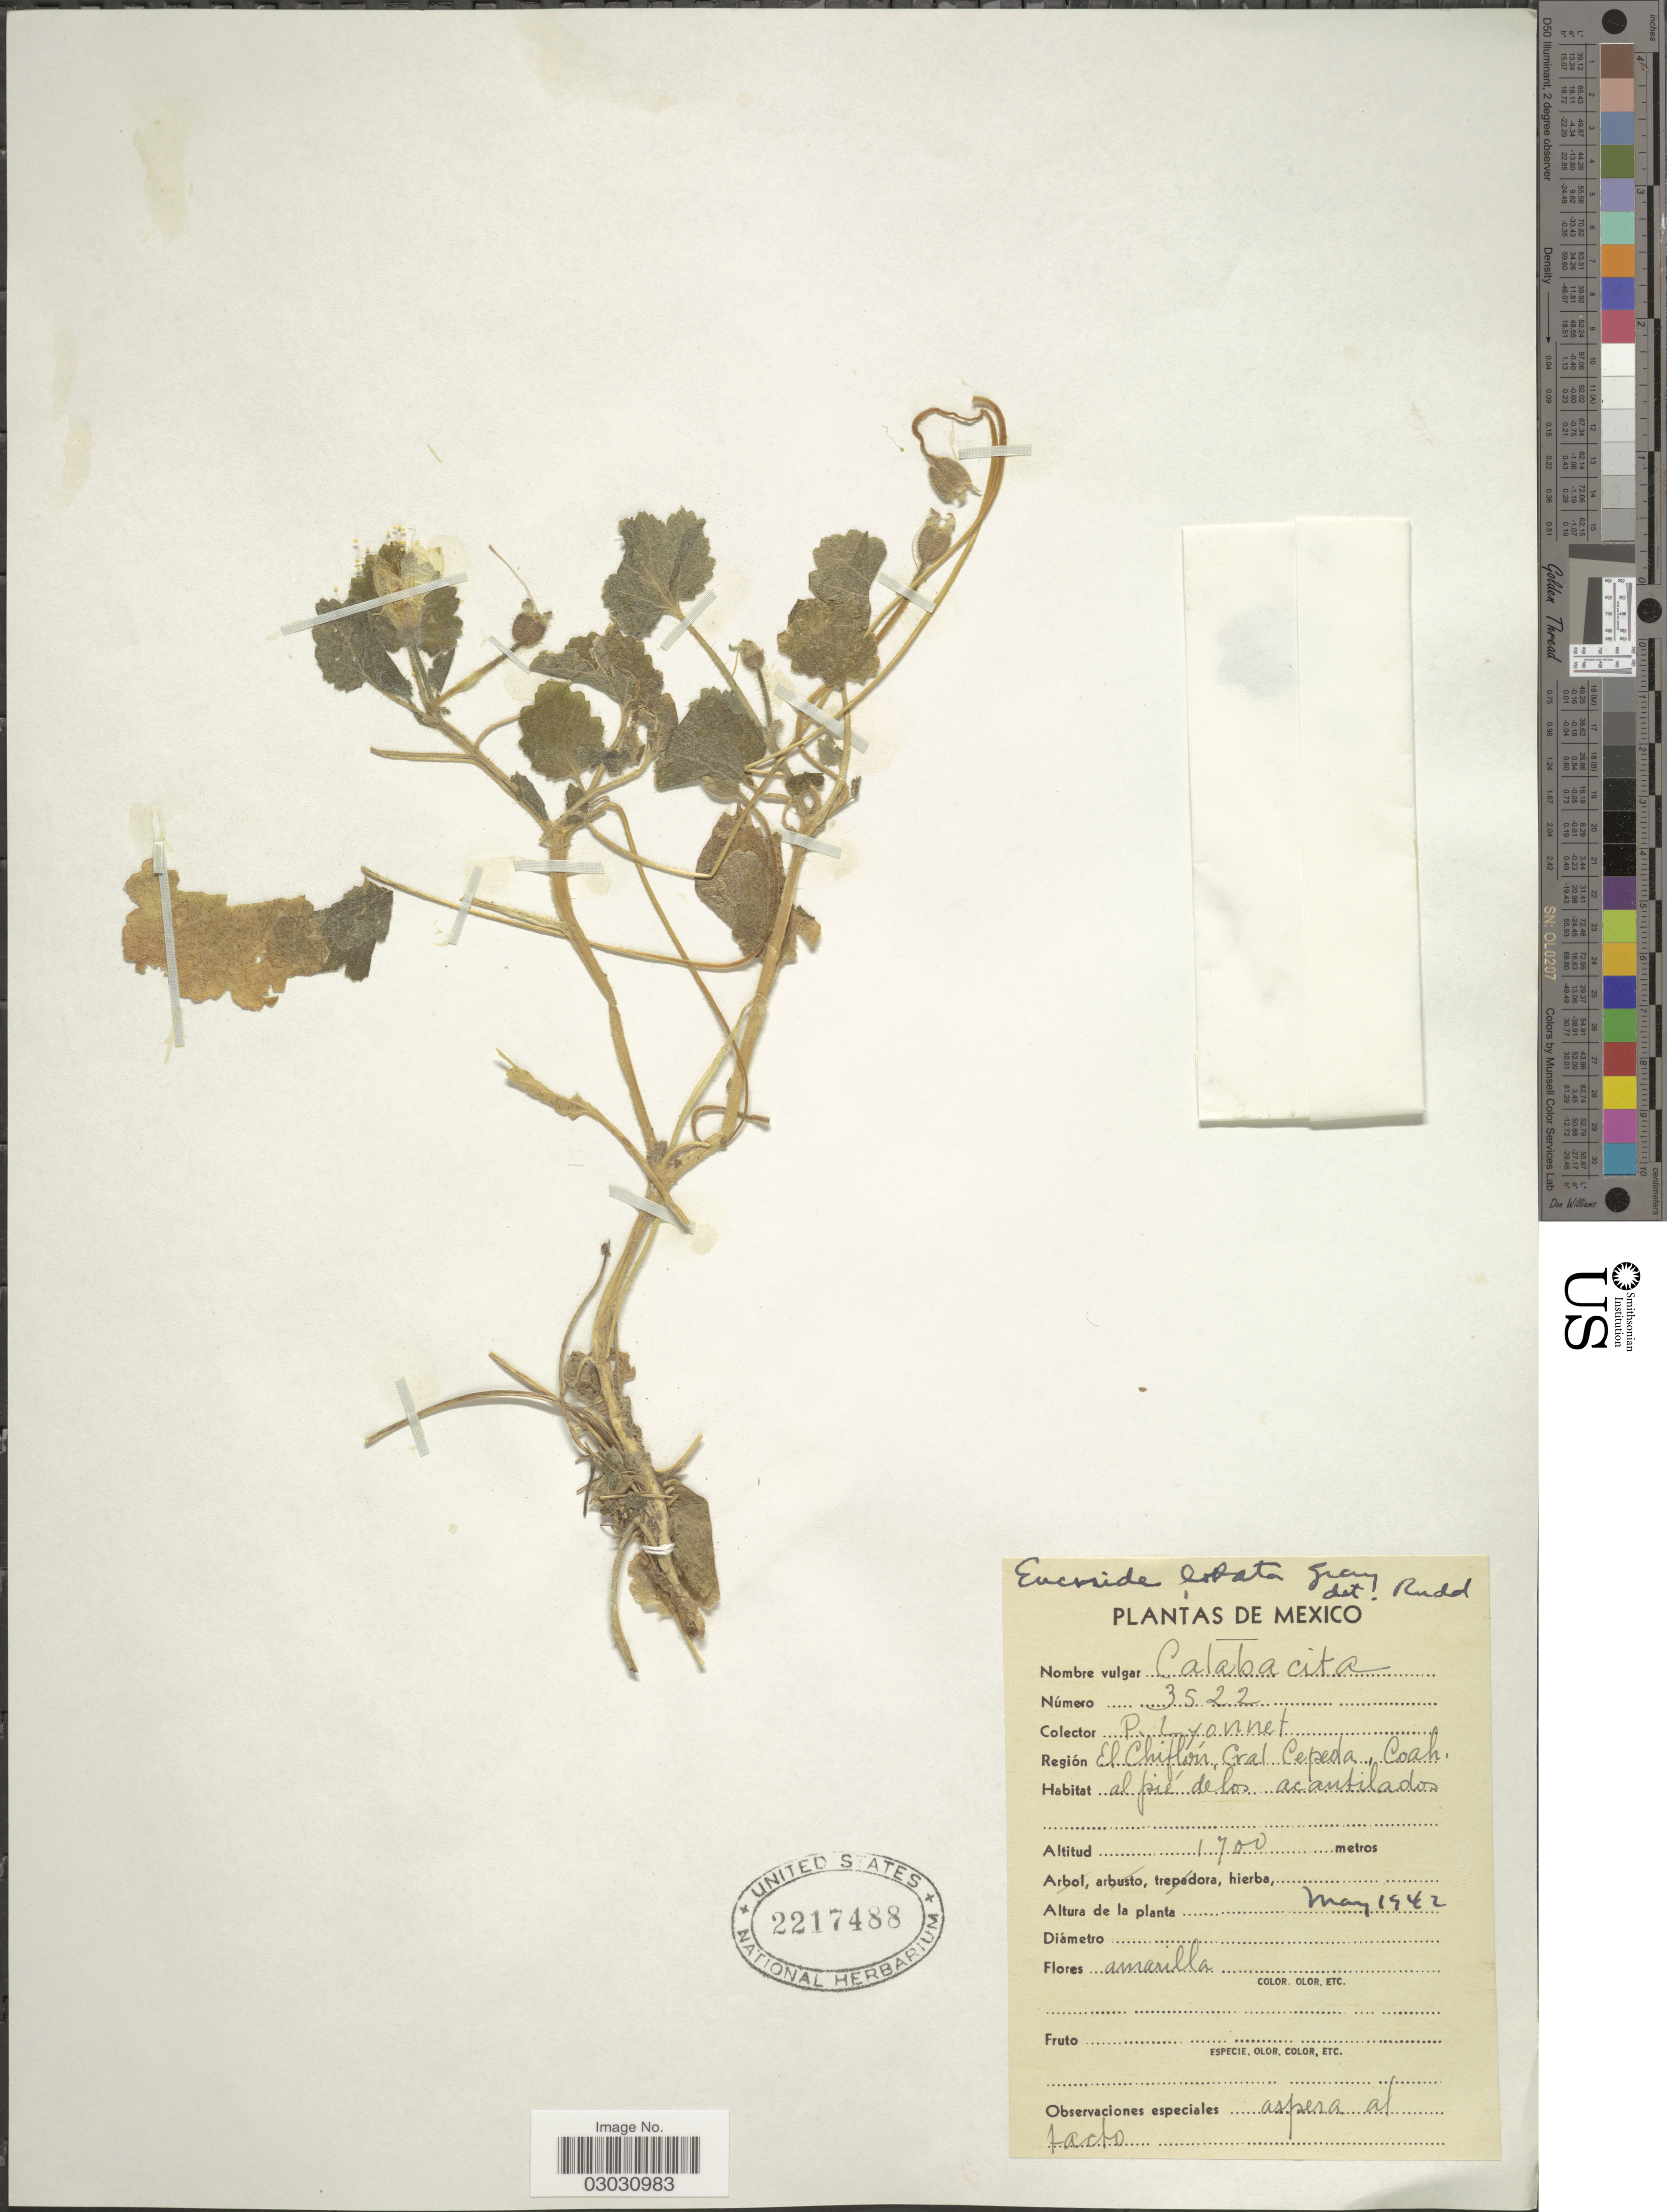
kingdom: Plantae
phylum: Tracheophyta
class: Magnoliopsida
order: Cornales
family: Loasaceae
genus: Eucnide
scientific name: Eucnide lobata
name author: (Hook.) A. Gray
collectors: P. Lyonnet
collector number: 3522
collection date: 1942-05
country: Mexico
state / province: Coahuila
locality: Región El Chiflón, Cral Cepeda, Coah.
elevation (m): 1700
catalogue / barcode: US 2217488